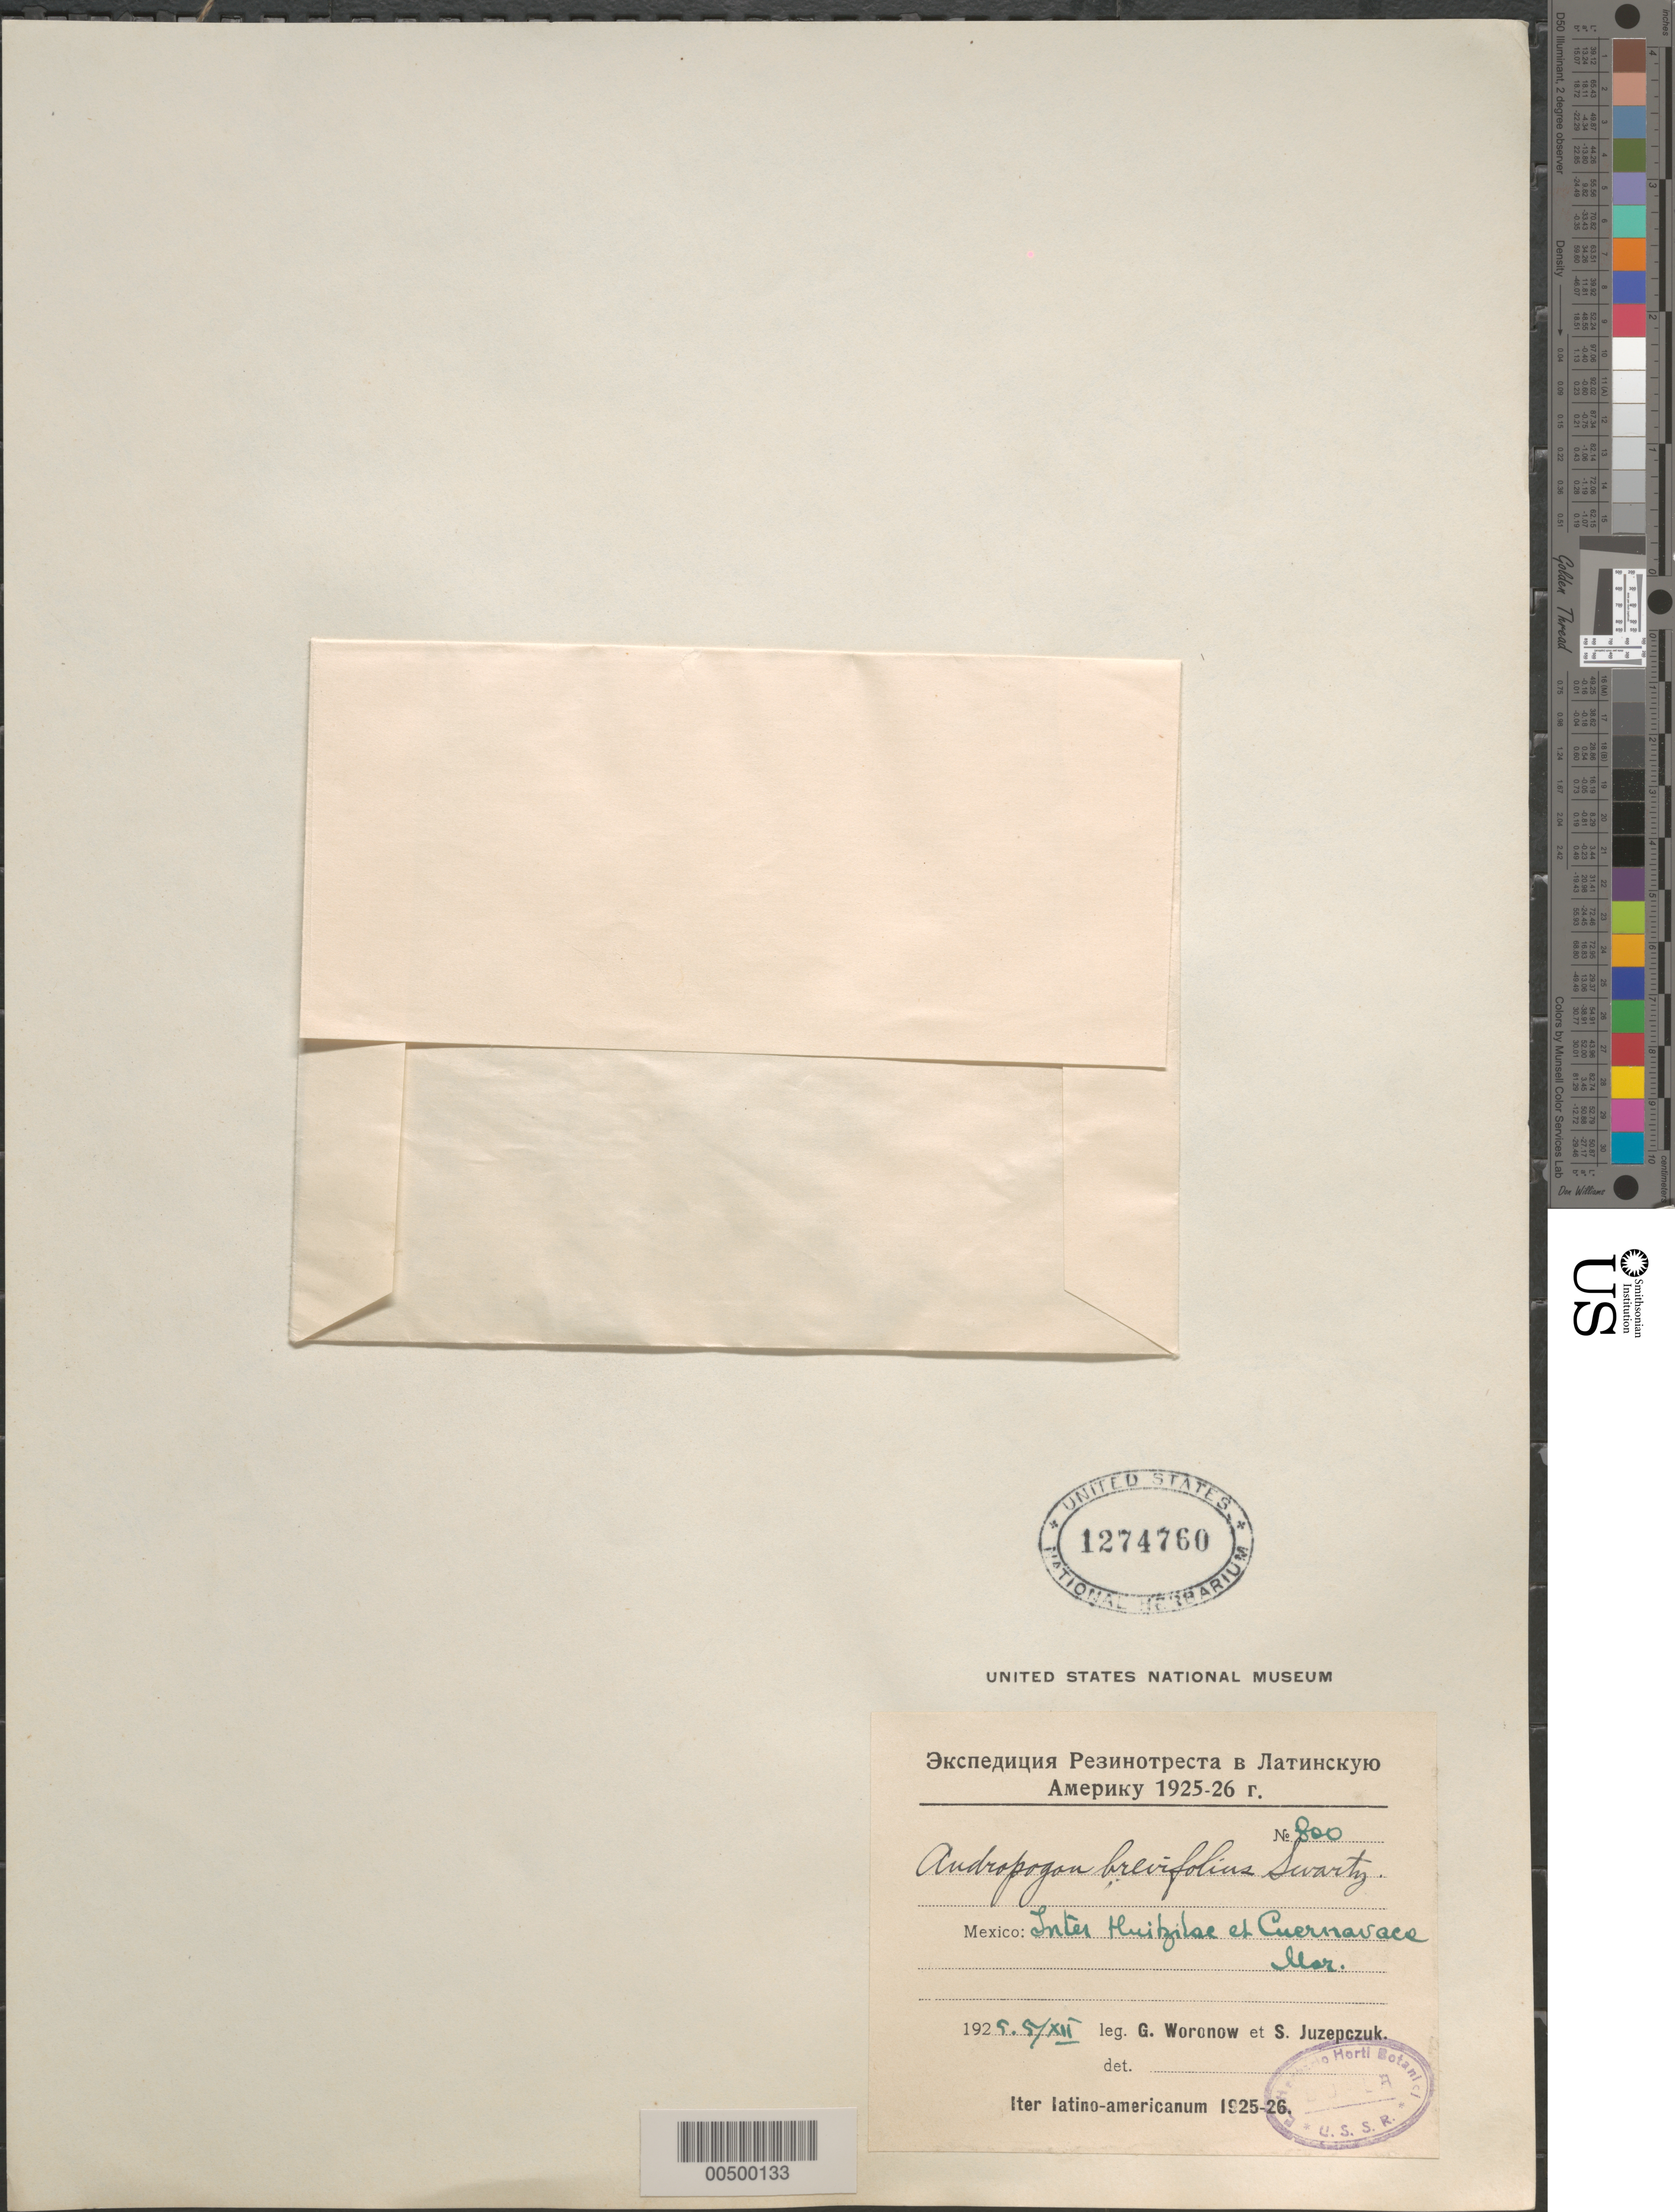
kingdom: Plantae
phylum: Tracheophyta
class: Liliopsida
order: Poales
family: Poaceae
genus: Schizachyrium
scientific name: Schizachyrium brevifolium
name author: (Sw.) Nees ex Büse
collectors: G. Woronow & S. V. Juzepczuk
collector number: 800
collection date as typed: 5 Dec 1925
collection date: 1925-12-05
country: Mexico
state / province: Morelos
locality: Inter Hutzilac et Cuernavaca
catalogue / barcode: US 1274760